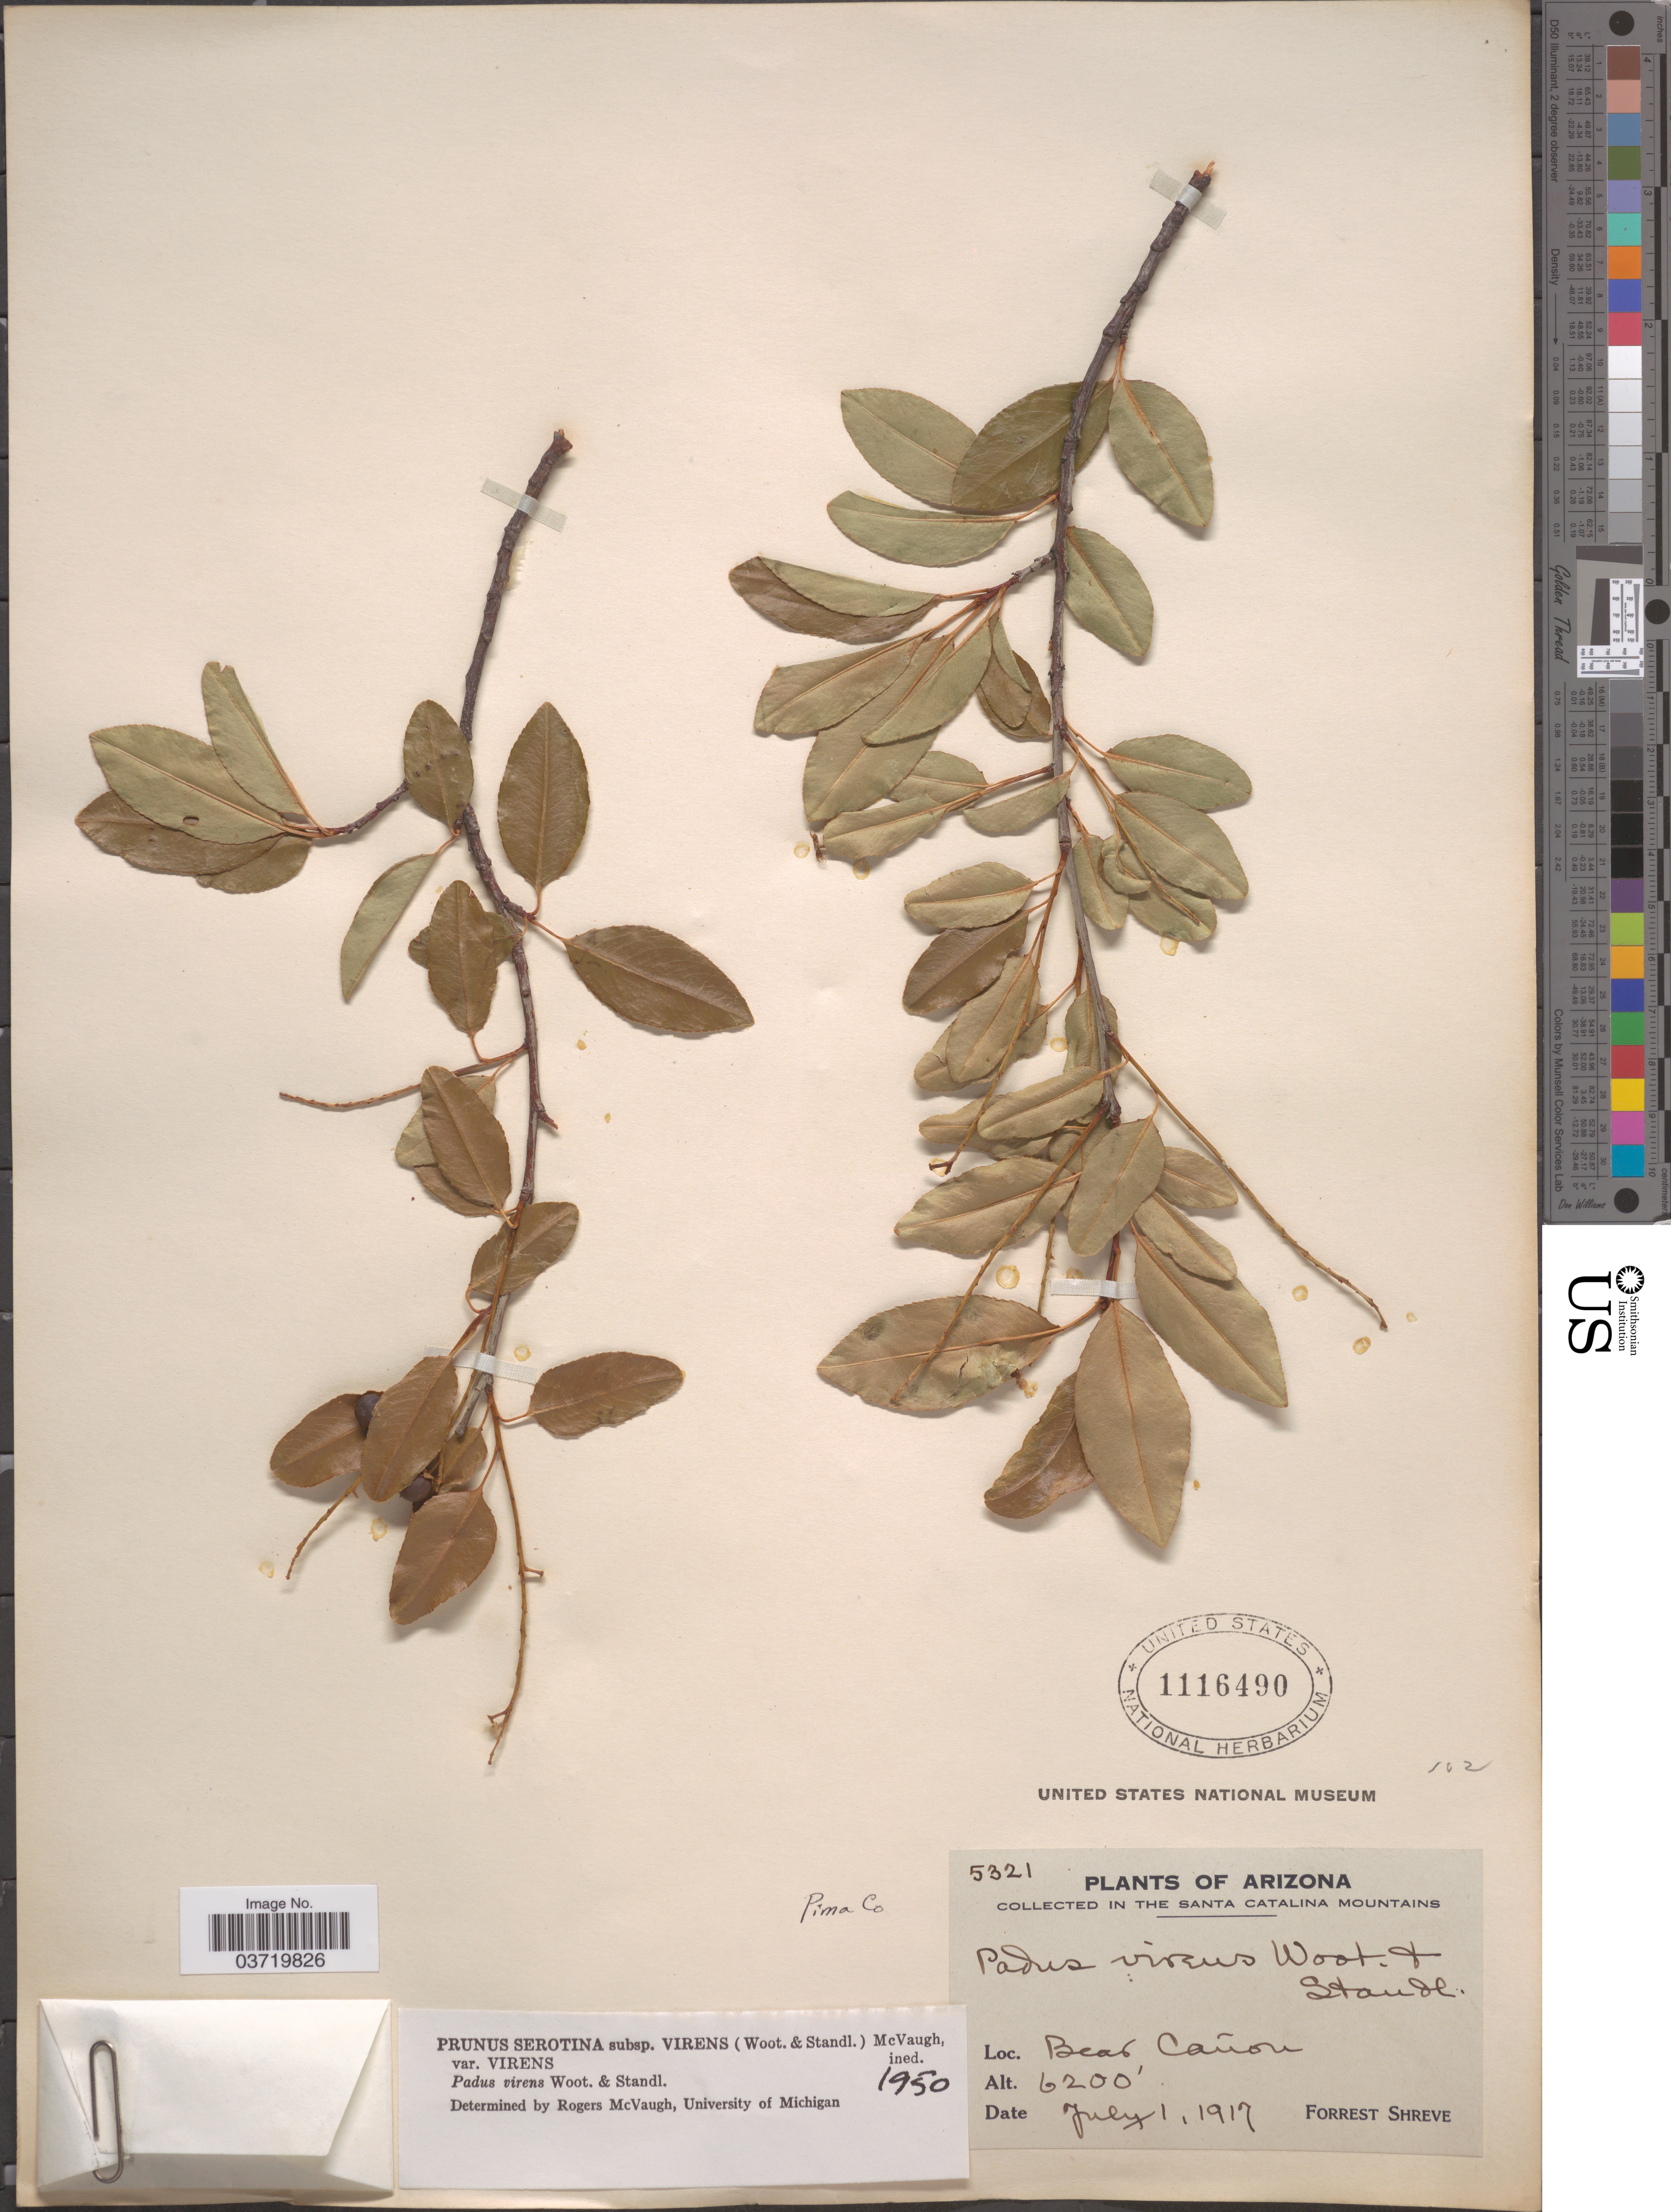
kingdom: Plantae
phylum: Tracheophyta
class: Magnoliopsida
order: Rosales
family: Rosaceae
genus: Prunus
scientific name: Prunus serotina var. rufula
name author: (Wooton & Standl.) McVaugh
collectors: F. Shreve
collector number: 5321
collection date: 1917-07-01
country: United States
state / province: Arizona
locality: The Santa Catalina Mountains. Bear Cañon. Pima Co.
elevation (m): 1890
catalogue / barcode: US 1116490